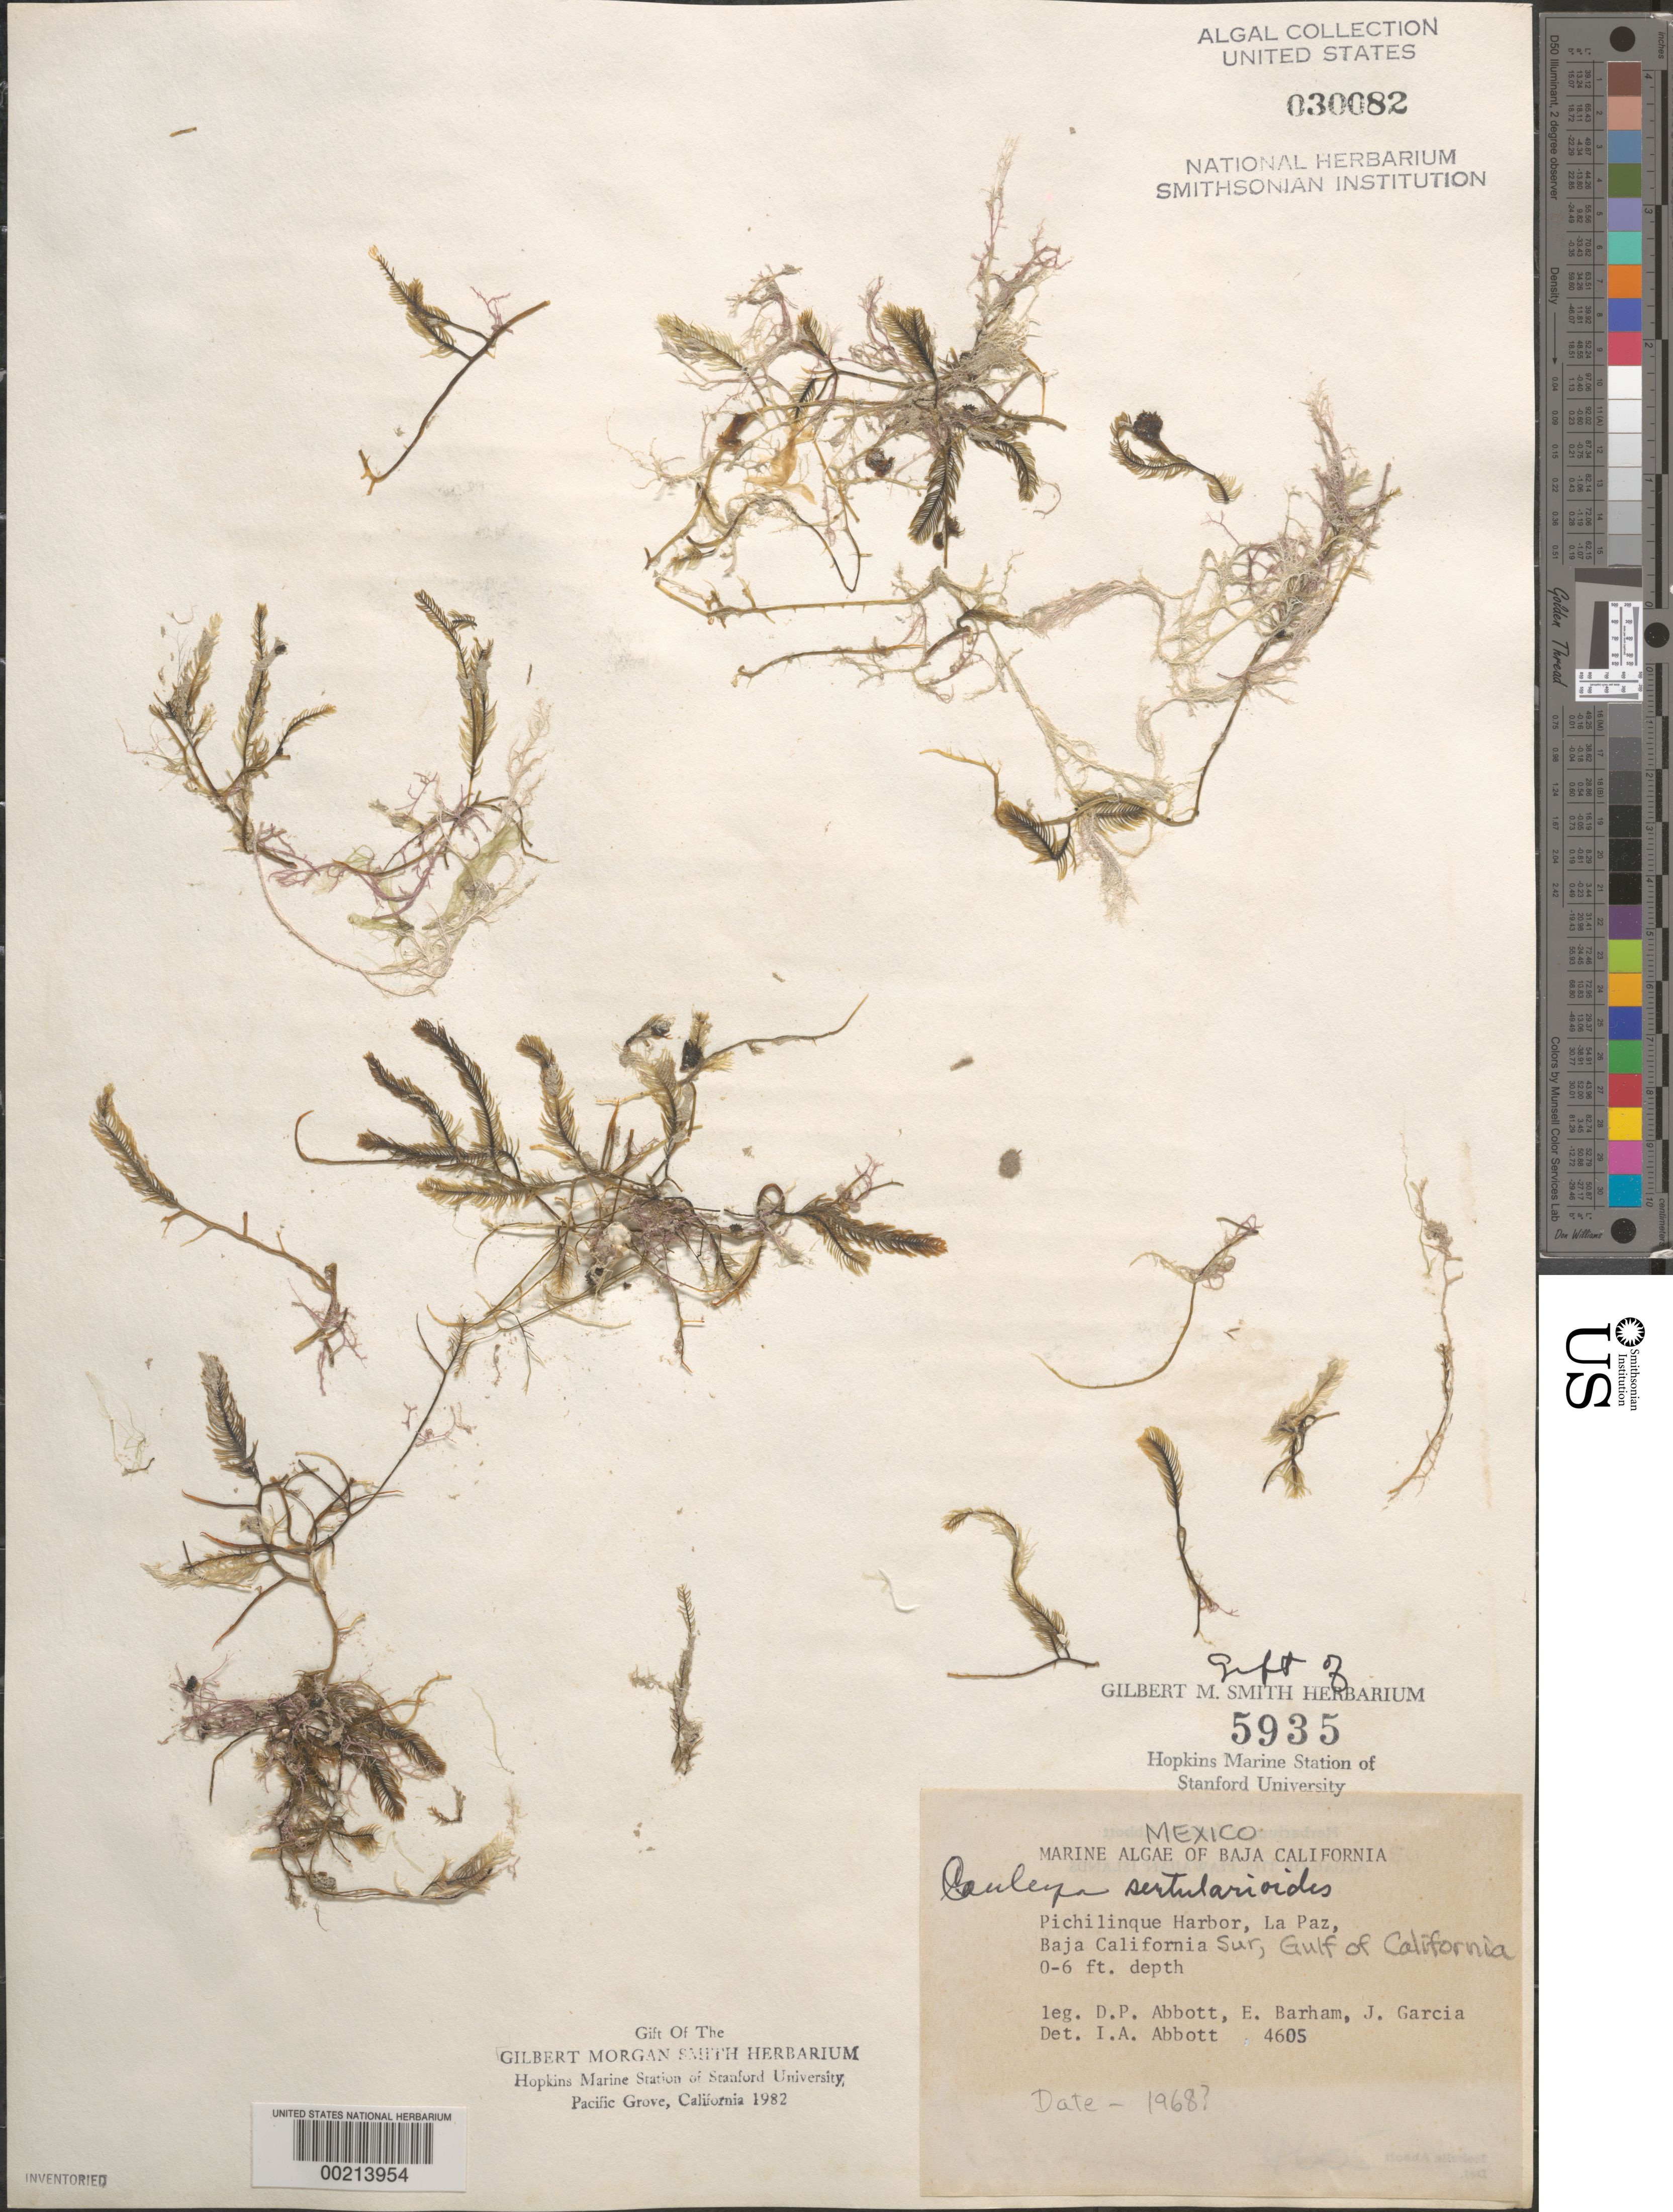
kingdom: Plantae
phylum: Chlorophyta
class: Ulvophyceae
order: Bryopsidales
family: Caulerpaceae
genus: Caulerpa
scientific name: Caulerpa sertularioides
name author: (S.G. Gmel.) M. Howe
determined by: Abbott, Isabella A.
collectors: D. P. Abbott, E. Barham & J. Garcia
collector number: IAA 4605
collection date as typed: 1968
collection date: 1968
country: Mexico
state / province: Baja California Sur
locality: Pichilinque Harbor, La Paz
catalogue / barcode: US 30082